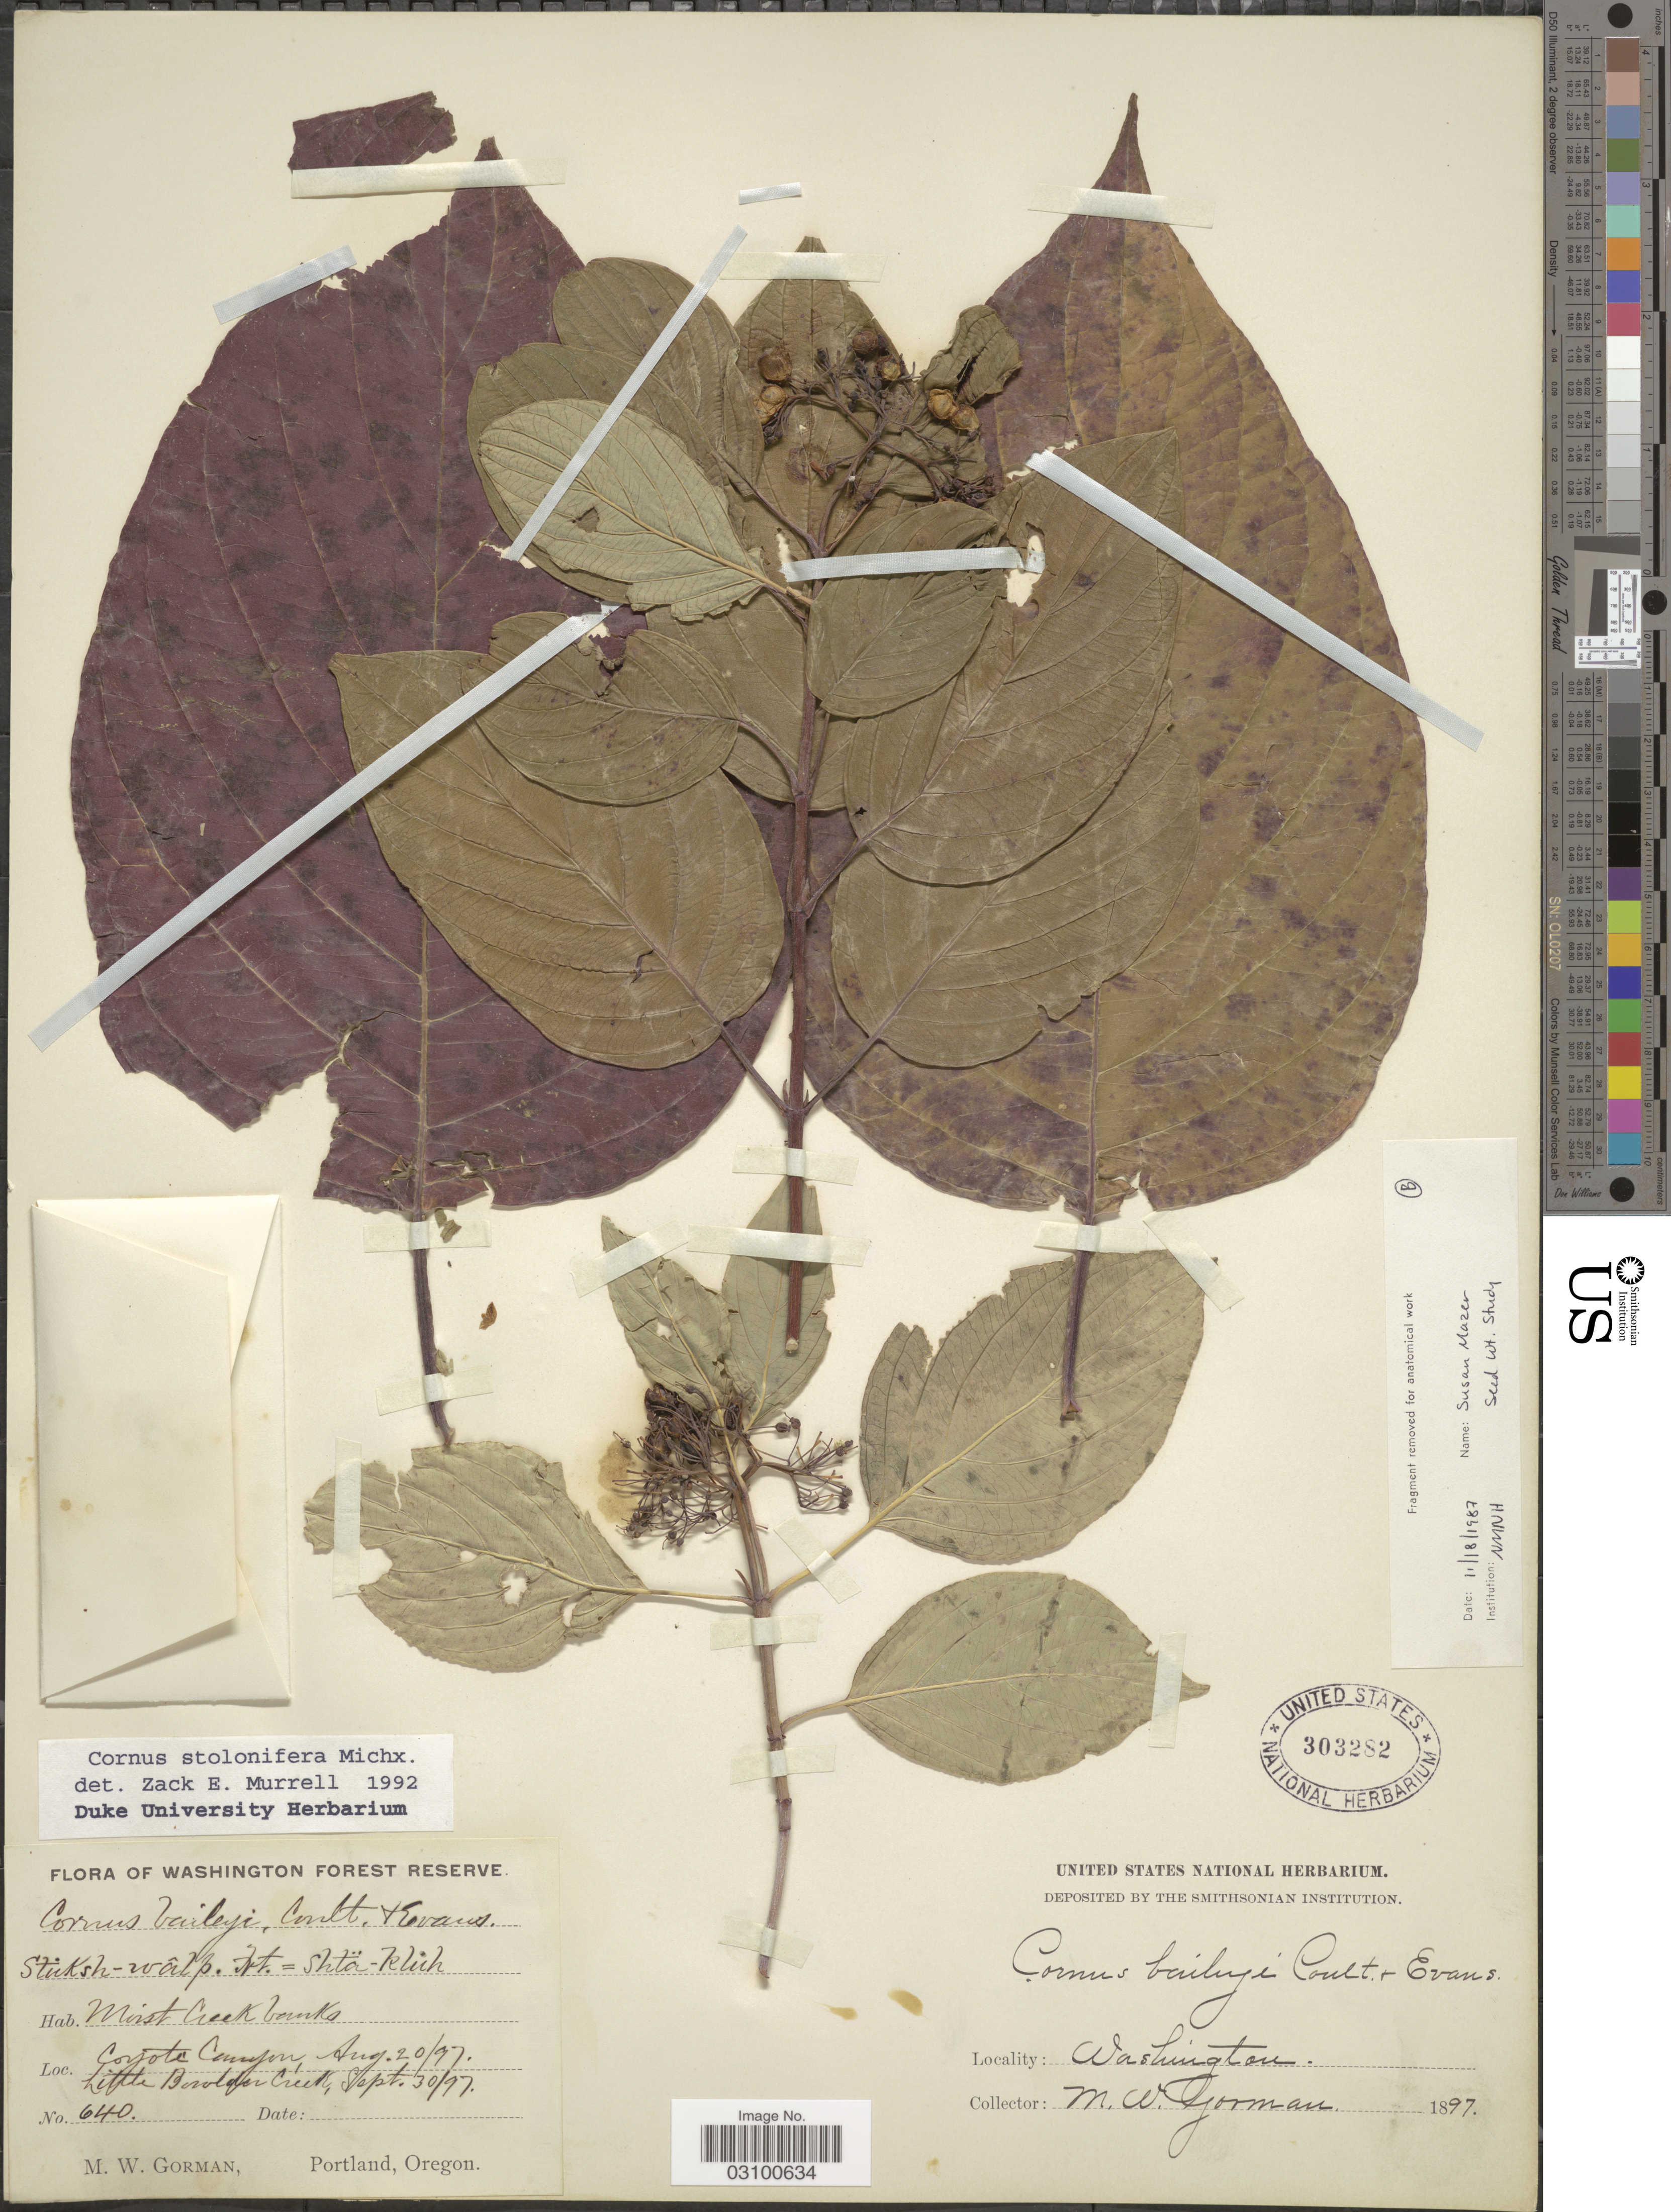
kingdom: Plantae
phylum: Tracheophyta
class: Magnoliopsida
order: Cornales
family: Cornaceae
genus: Cornus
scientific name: Cornus sericea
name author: L.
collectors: M. W. Gorman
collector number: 640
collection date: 1897-08-20/1897-09-30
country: United States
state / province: Washington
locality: Moist Creek banks. Coyote Canyon. Little Boulder Creek.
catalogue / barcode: US 303282